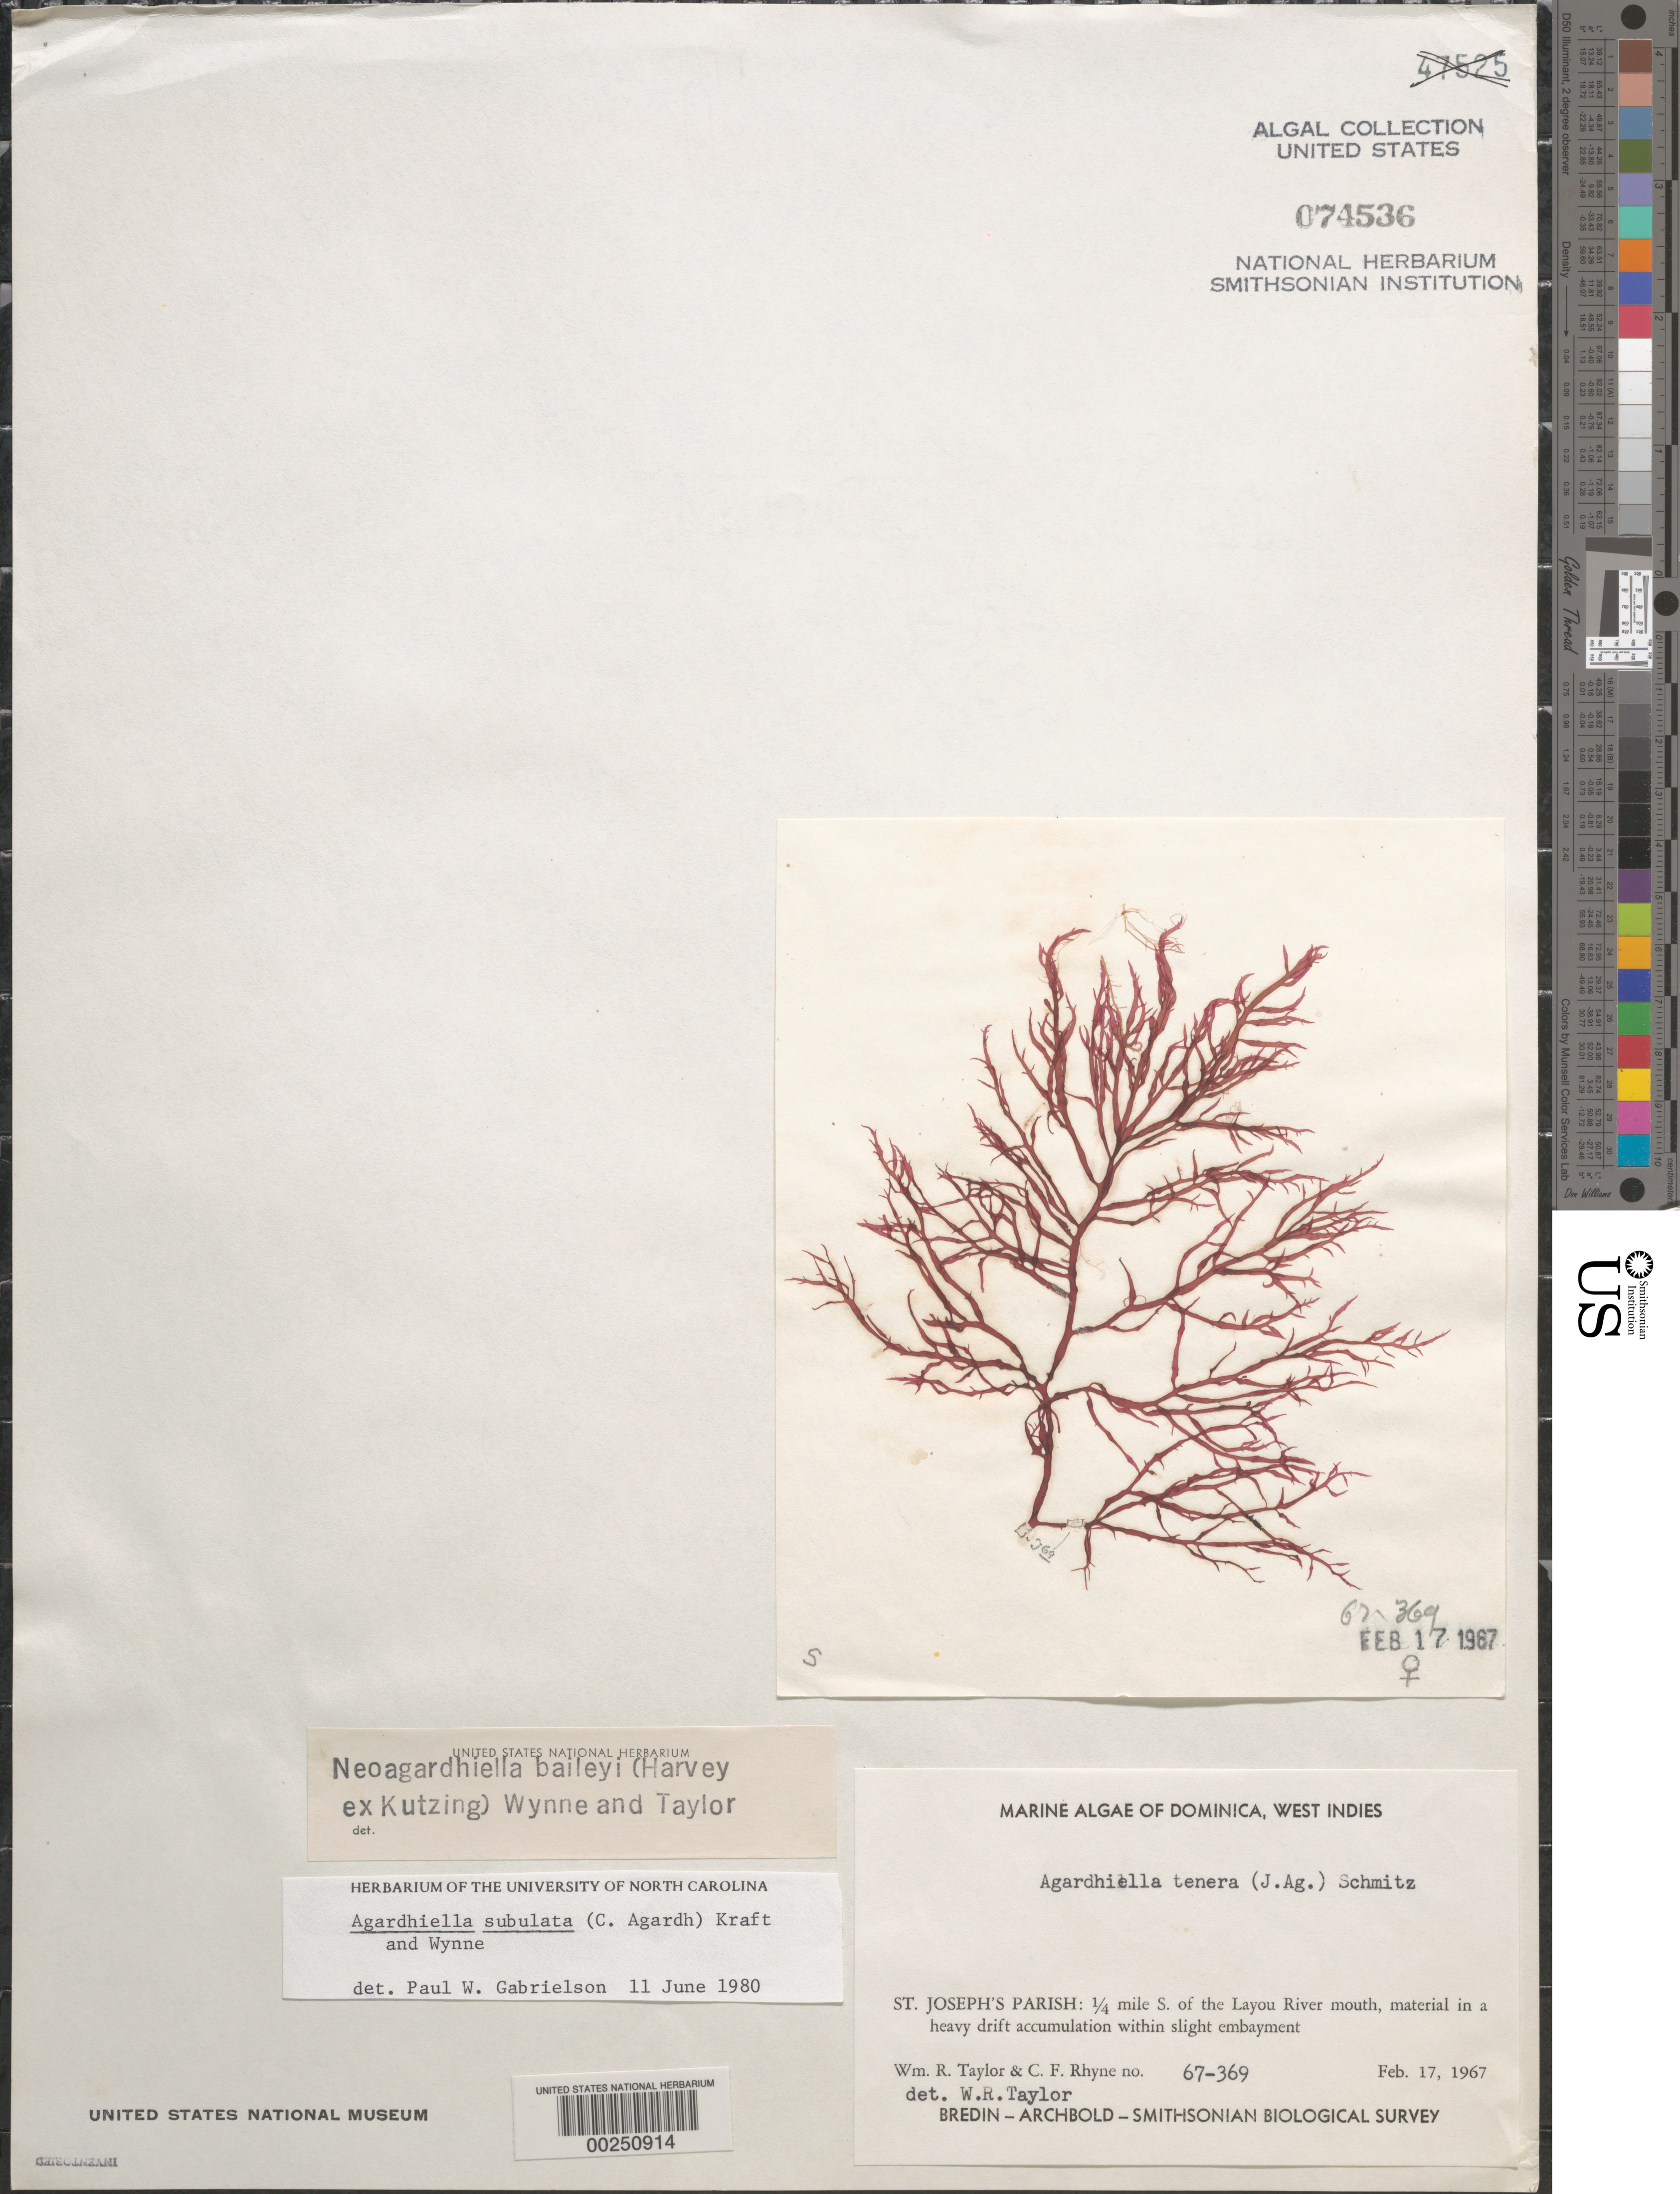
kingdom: Plantae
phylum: Rhodophyta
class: Florideophyceae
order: Gigartinales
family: Solieriaceae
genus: Agardhiella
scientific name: Agardhiella subulata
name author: (C. Agardh) G.T.Kraft & M.J. Wynne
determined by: Gabrielson, P. W.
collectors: W. R. Taylor & C. Rhyne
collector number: WRT 67-369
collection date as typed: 17 Feb 1967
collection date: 1967-02-17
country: Dominica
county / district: St. Joseph's Parish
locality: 0.25 mile south of Layou River mouth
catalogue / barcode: US 74536